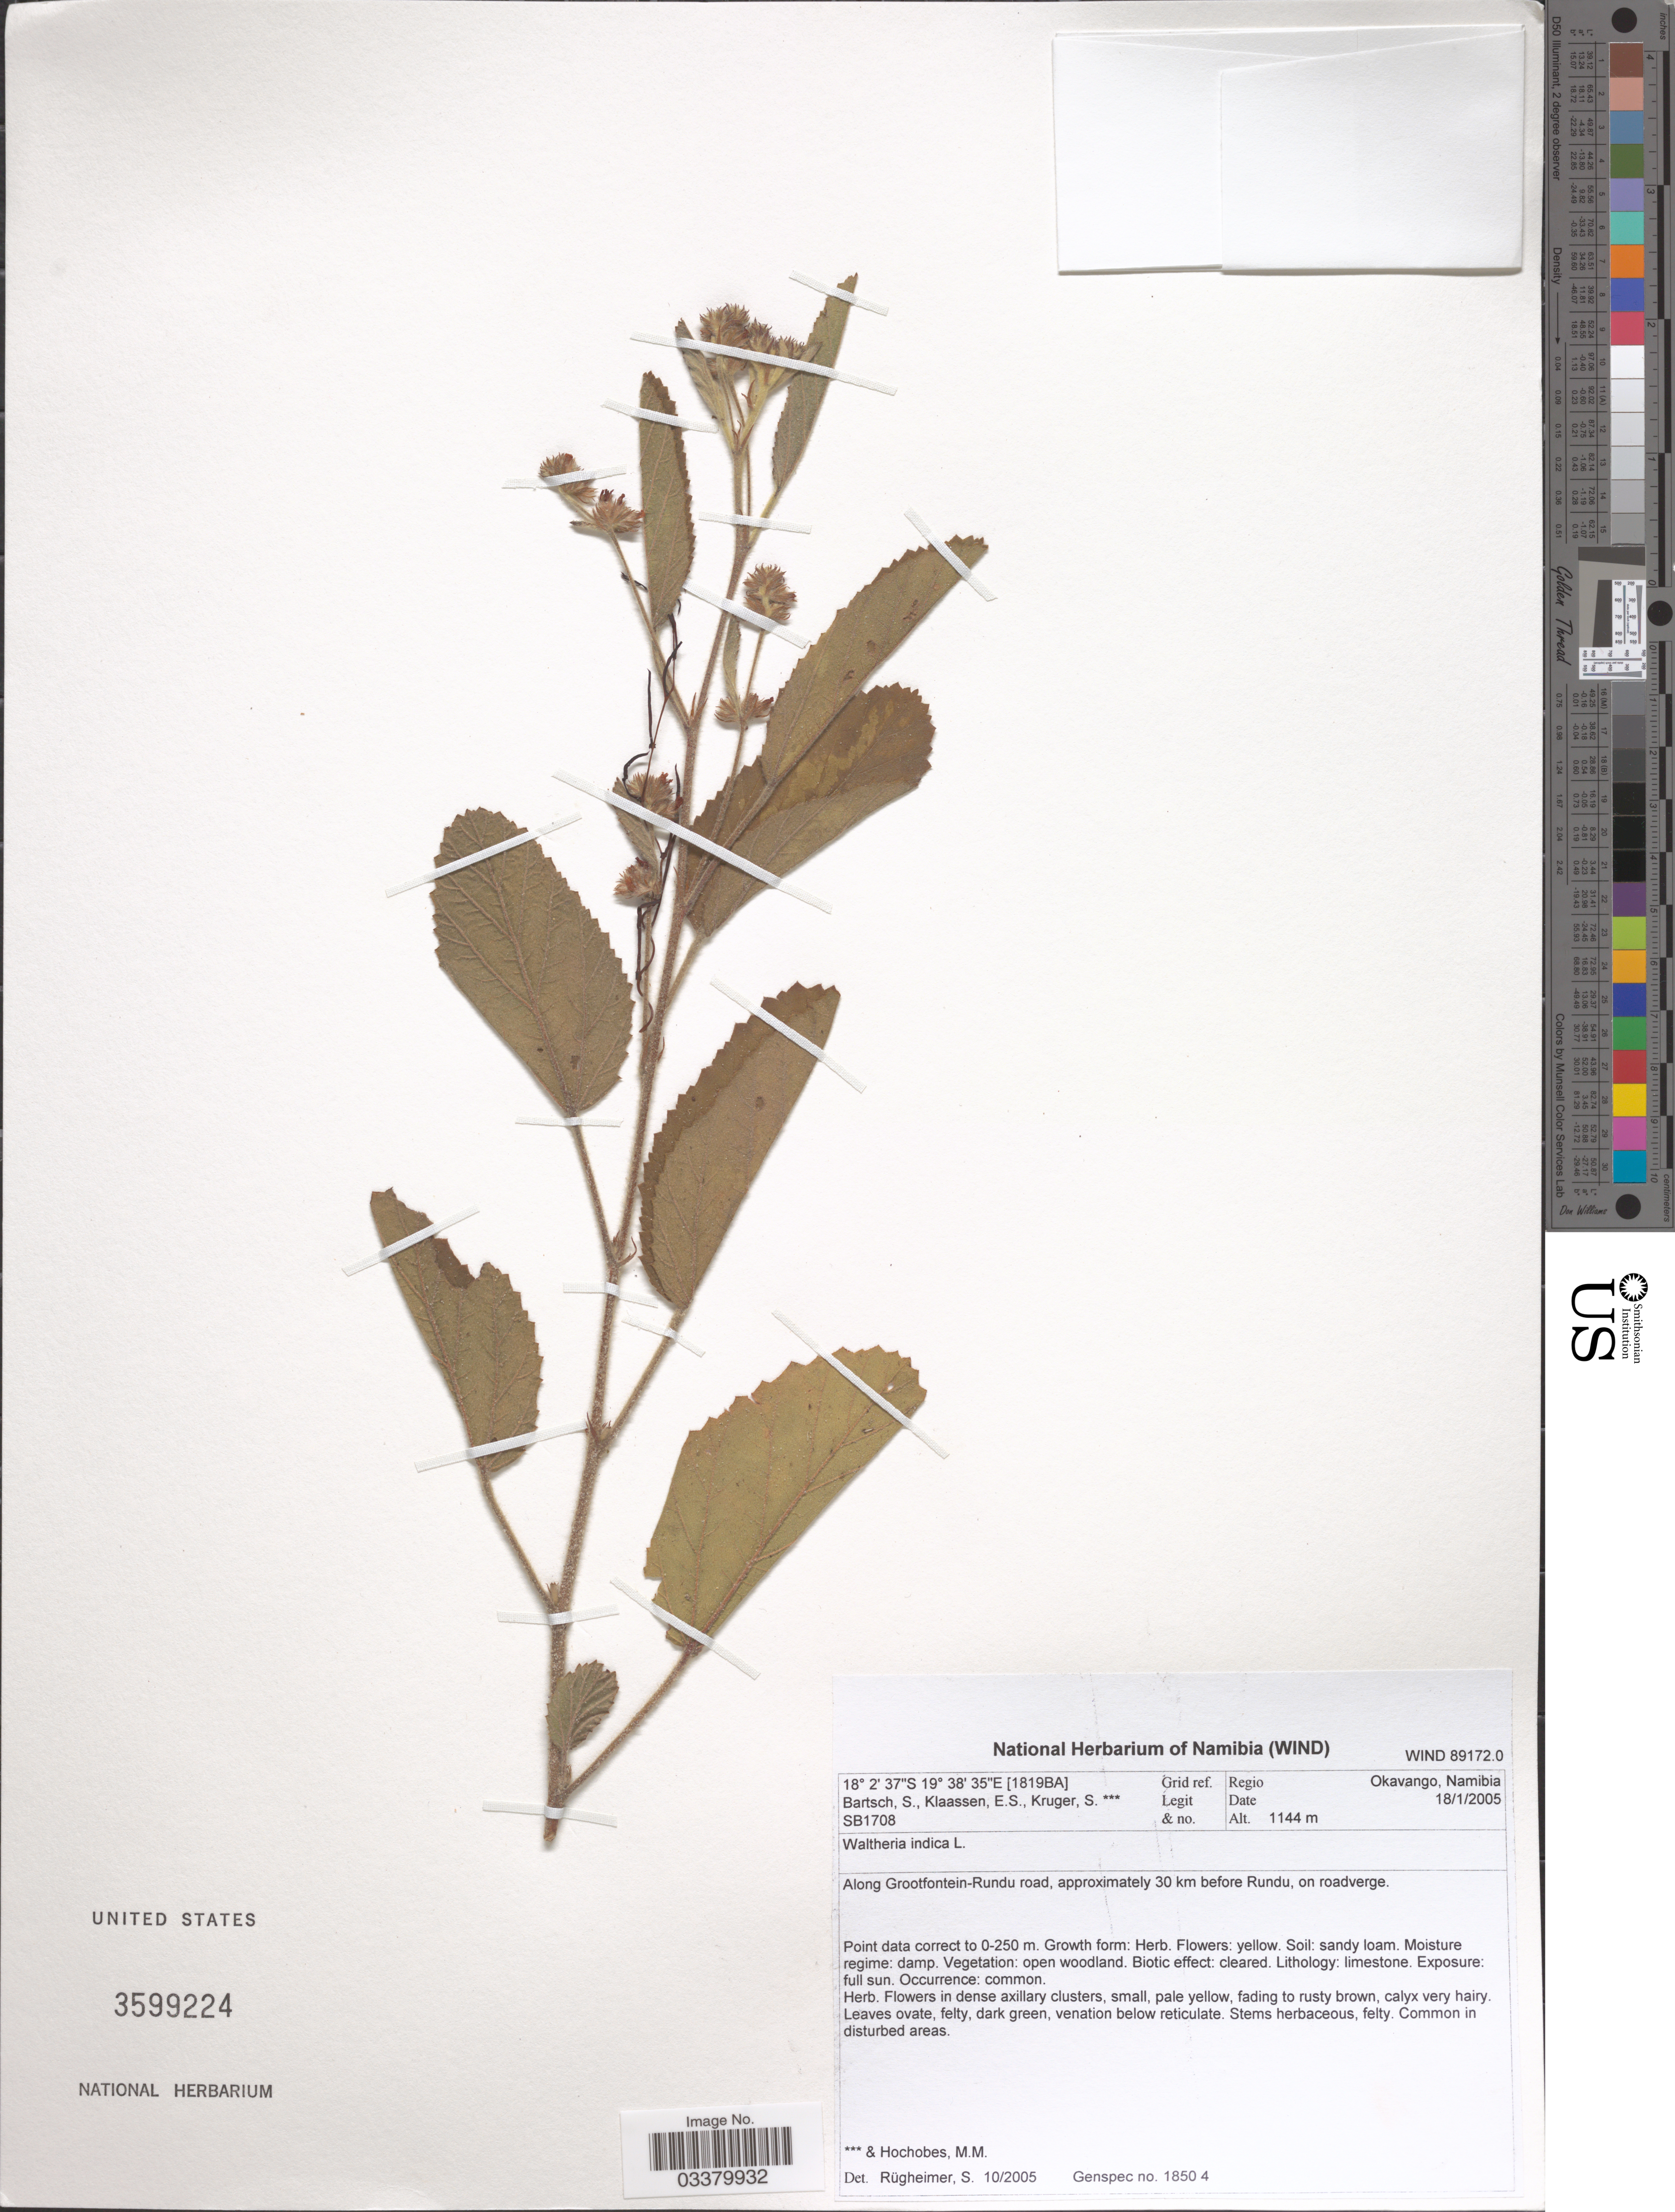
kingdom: Plantae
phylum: Tracheophyta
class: Magnoliopsida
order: Malvales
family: Malvaceae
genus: Waltheria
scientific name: Waltheria indica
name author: L.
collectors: S. Bartsch, E. S. Klaassen, S. Kruger & M. Hochobes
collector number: SB1708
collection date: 2005-01-18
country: Namibia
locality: [1819BA] Grid ref., Regio Okavango, Namibia, Along Grootfontein-Rundu road, approximately 30 km before Rundu, on roadverge.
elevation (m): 1144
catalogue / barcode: US 3599224